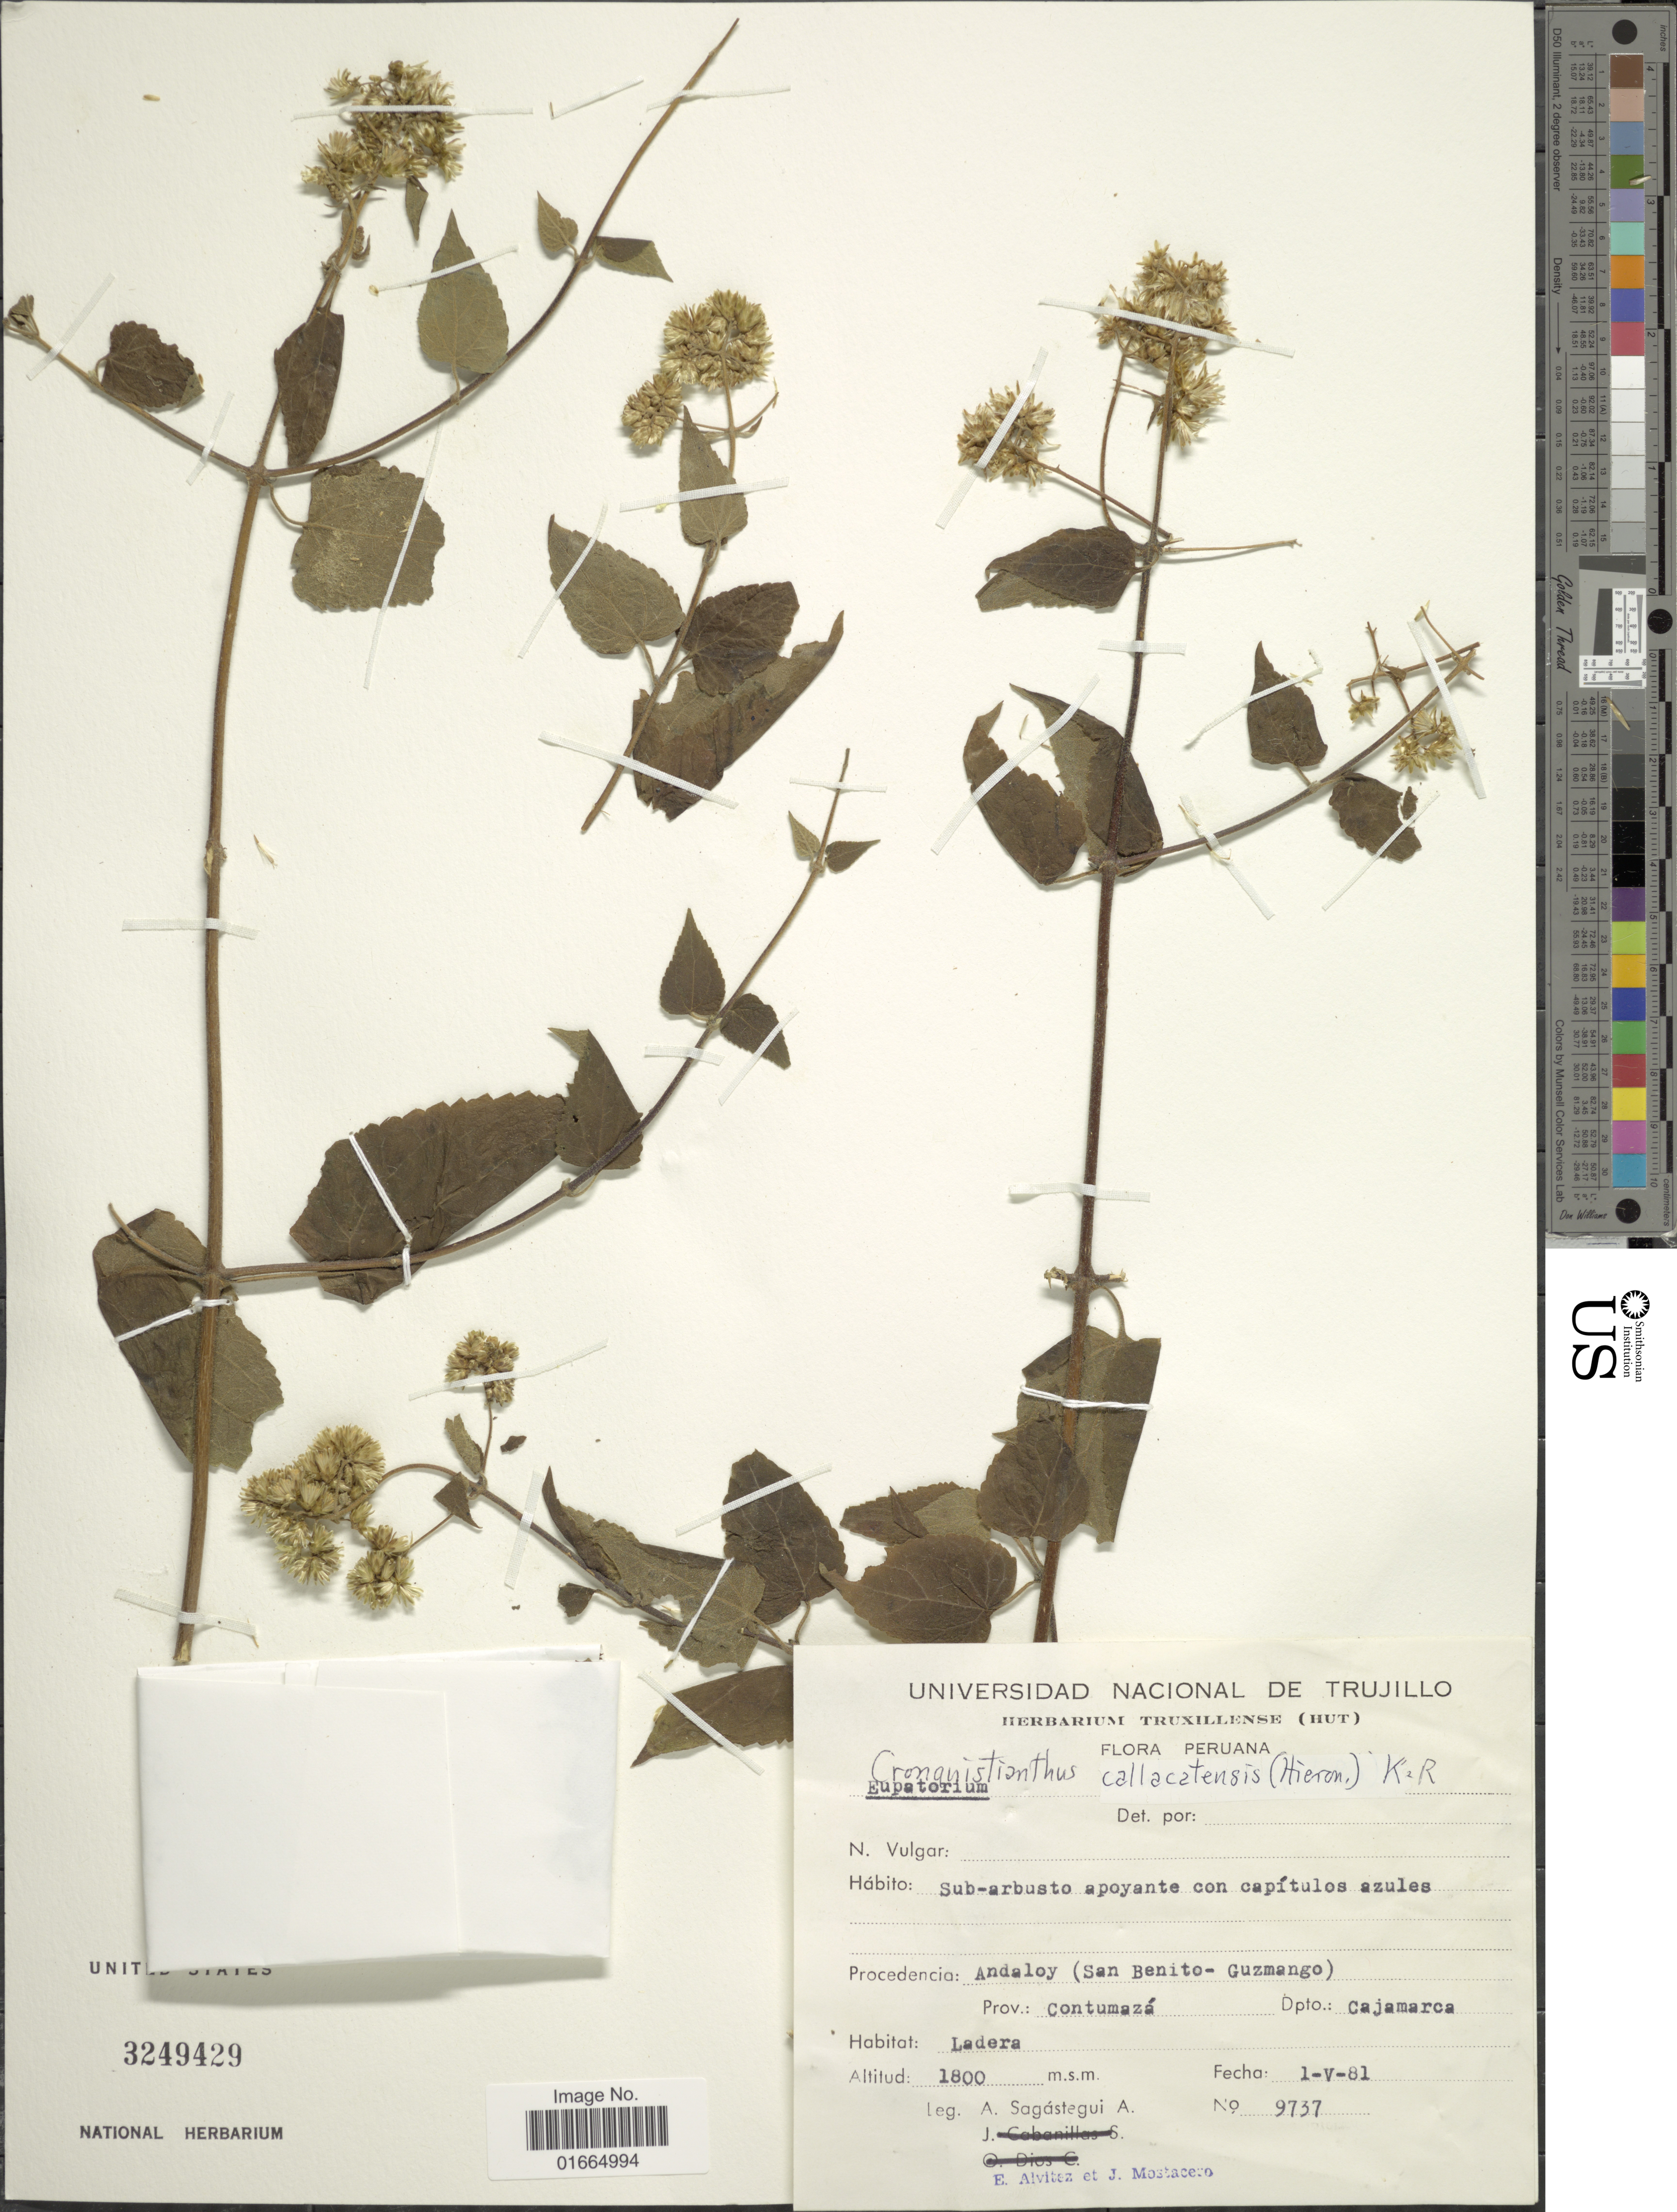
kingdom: Plantae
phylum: Tracheophyta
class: Magnoliopsida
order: Asterales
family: Asteraceae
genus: Cronquistianthus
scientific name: Cronquistianthus callacatensis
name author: (Hieron.) R.M. King & H. Rob.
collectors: A. Sagástegui A., E. Alvitez I. & J. Mostacero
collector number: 9737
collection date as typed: Transcribed d/m/y: 1/5/81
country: Peru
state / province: Cajamarca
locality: Andaloy (San Benito-Guzmango). Prov.: Contumazá. Dpto.: Cajamarca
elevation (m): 1800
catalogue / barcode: US 3249429